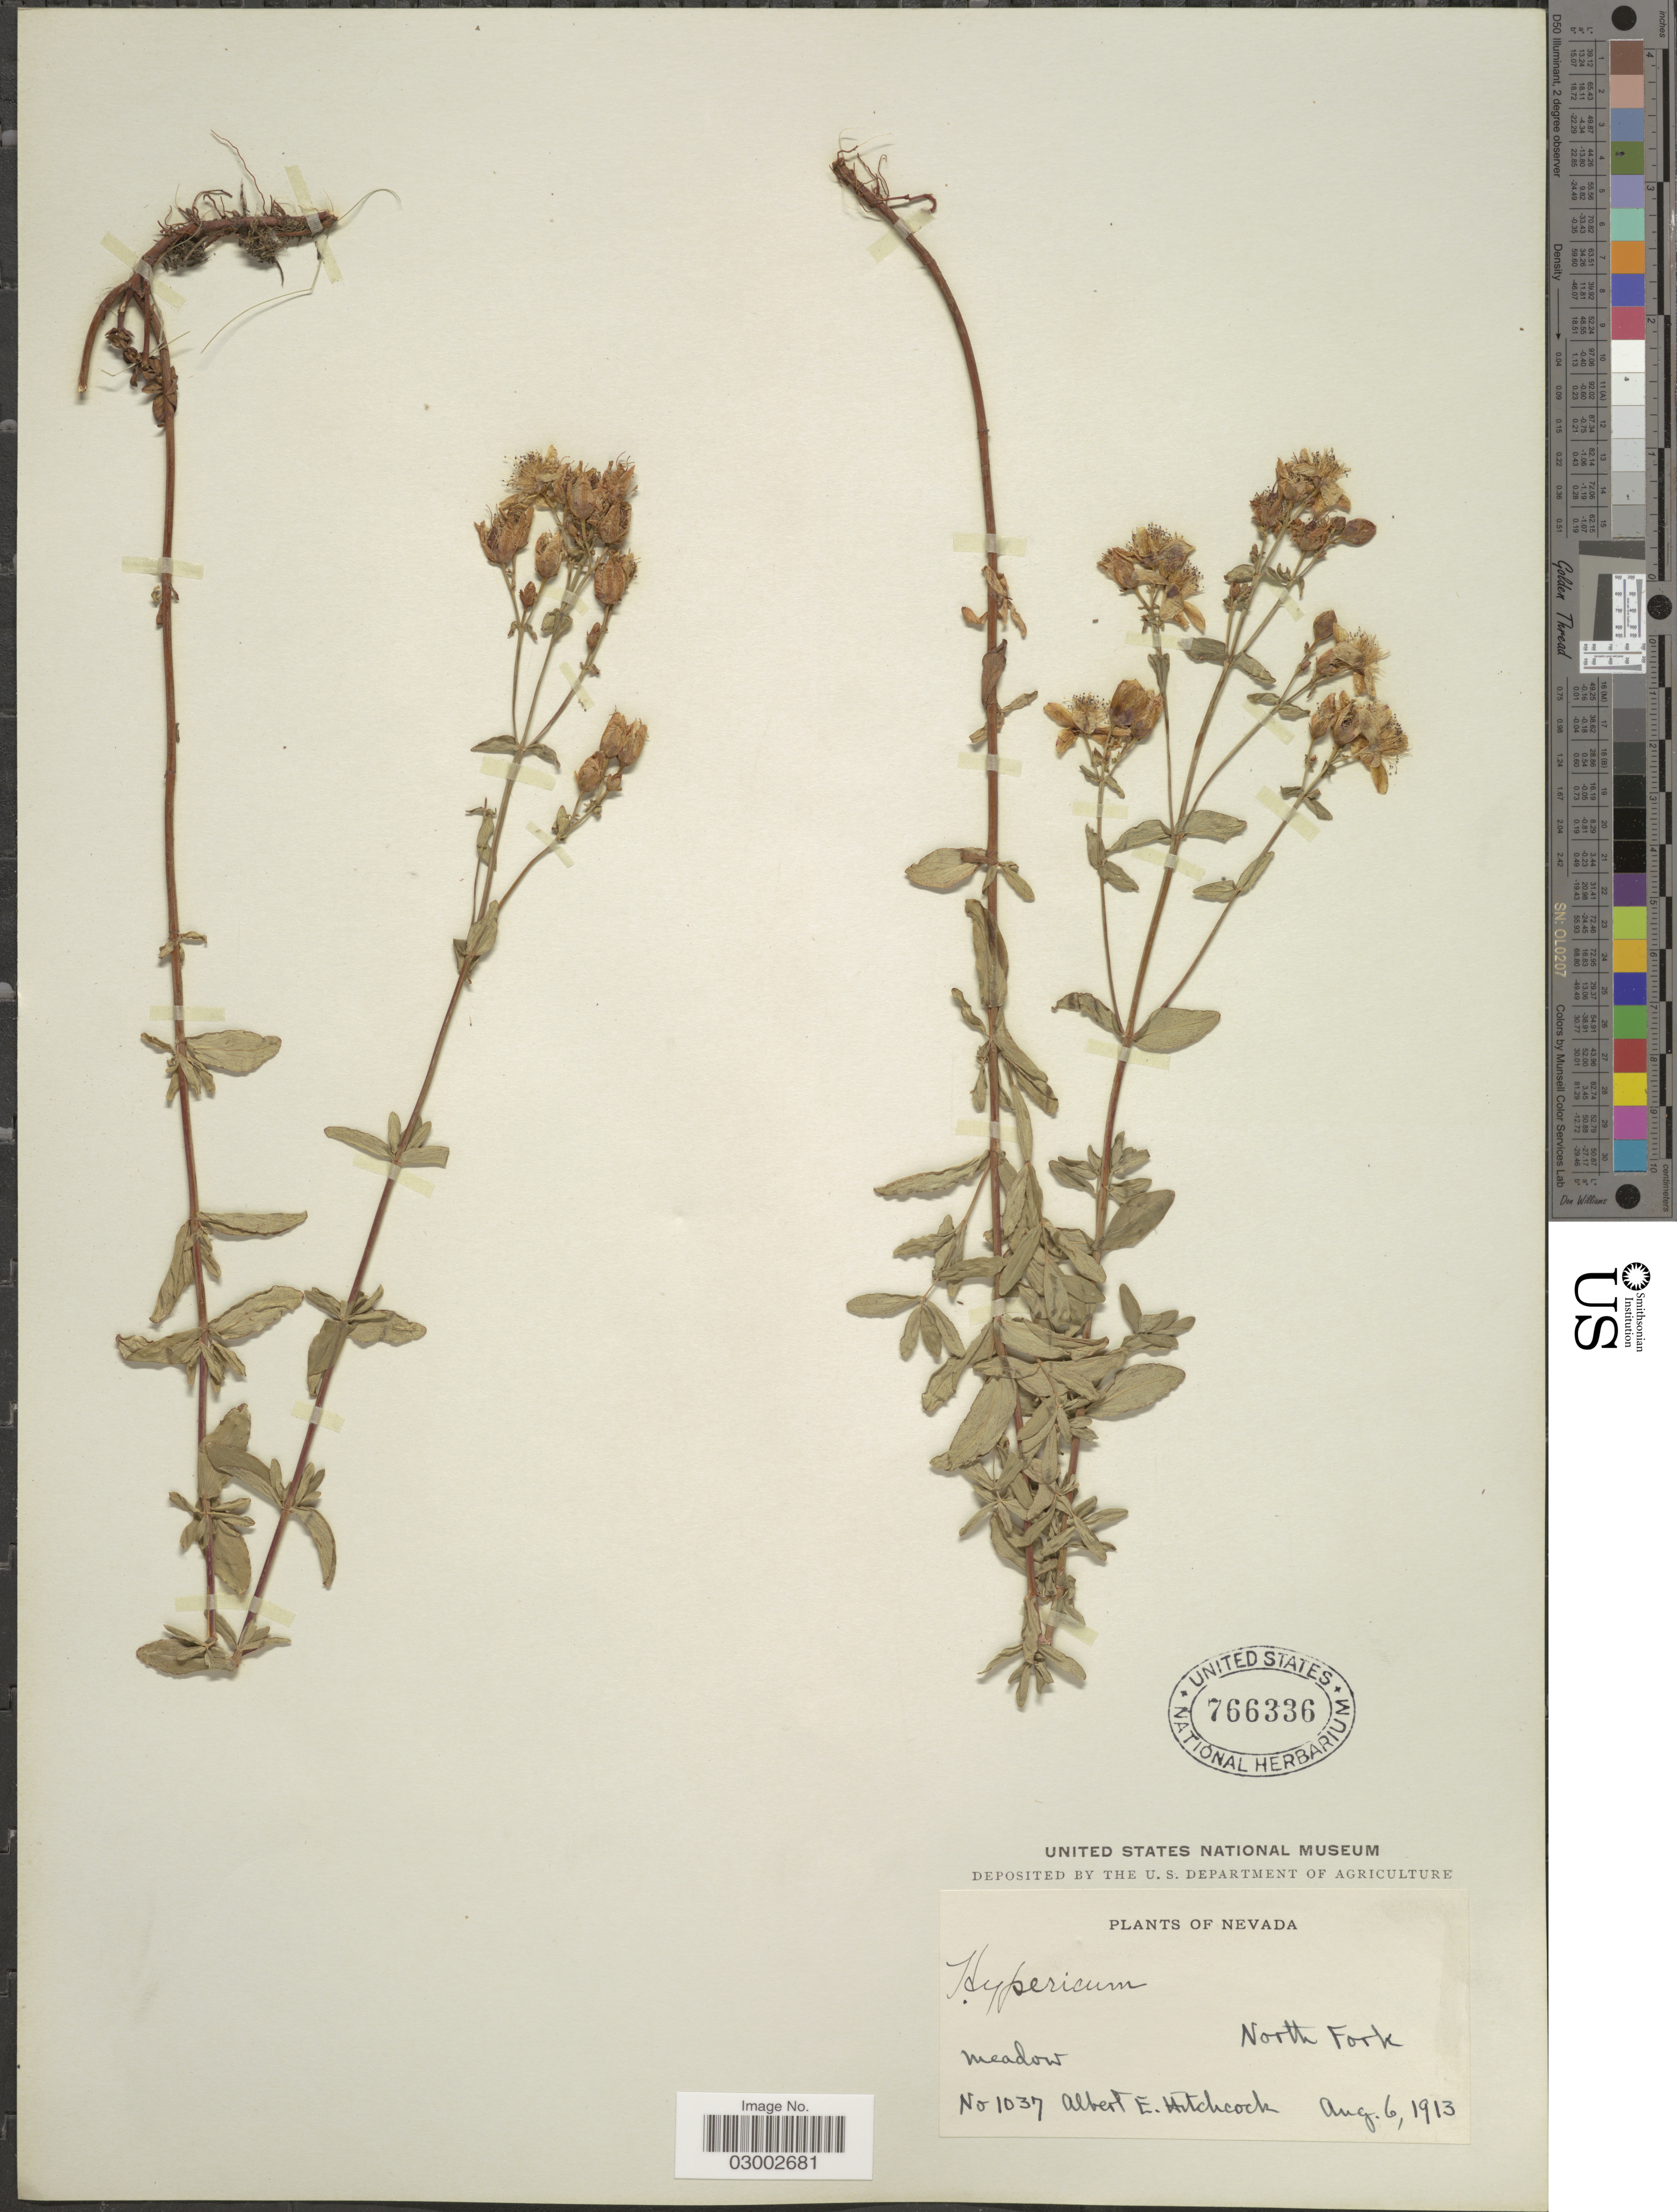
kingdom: Plantae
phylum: Tracheophyta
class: Magnoliopsida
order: Malpighiales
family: Hypericaceae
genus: Hypericum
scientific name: Hypericum scouleri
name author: Hook.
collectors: A. Hitchcock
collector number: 1037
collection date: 1913-08-10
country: United States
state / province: Nevada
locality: North Fork. Meadow.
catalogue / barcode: US 766336